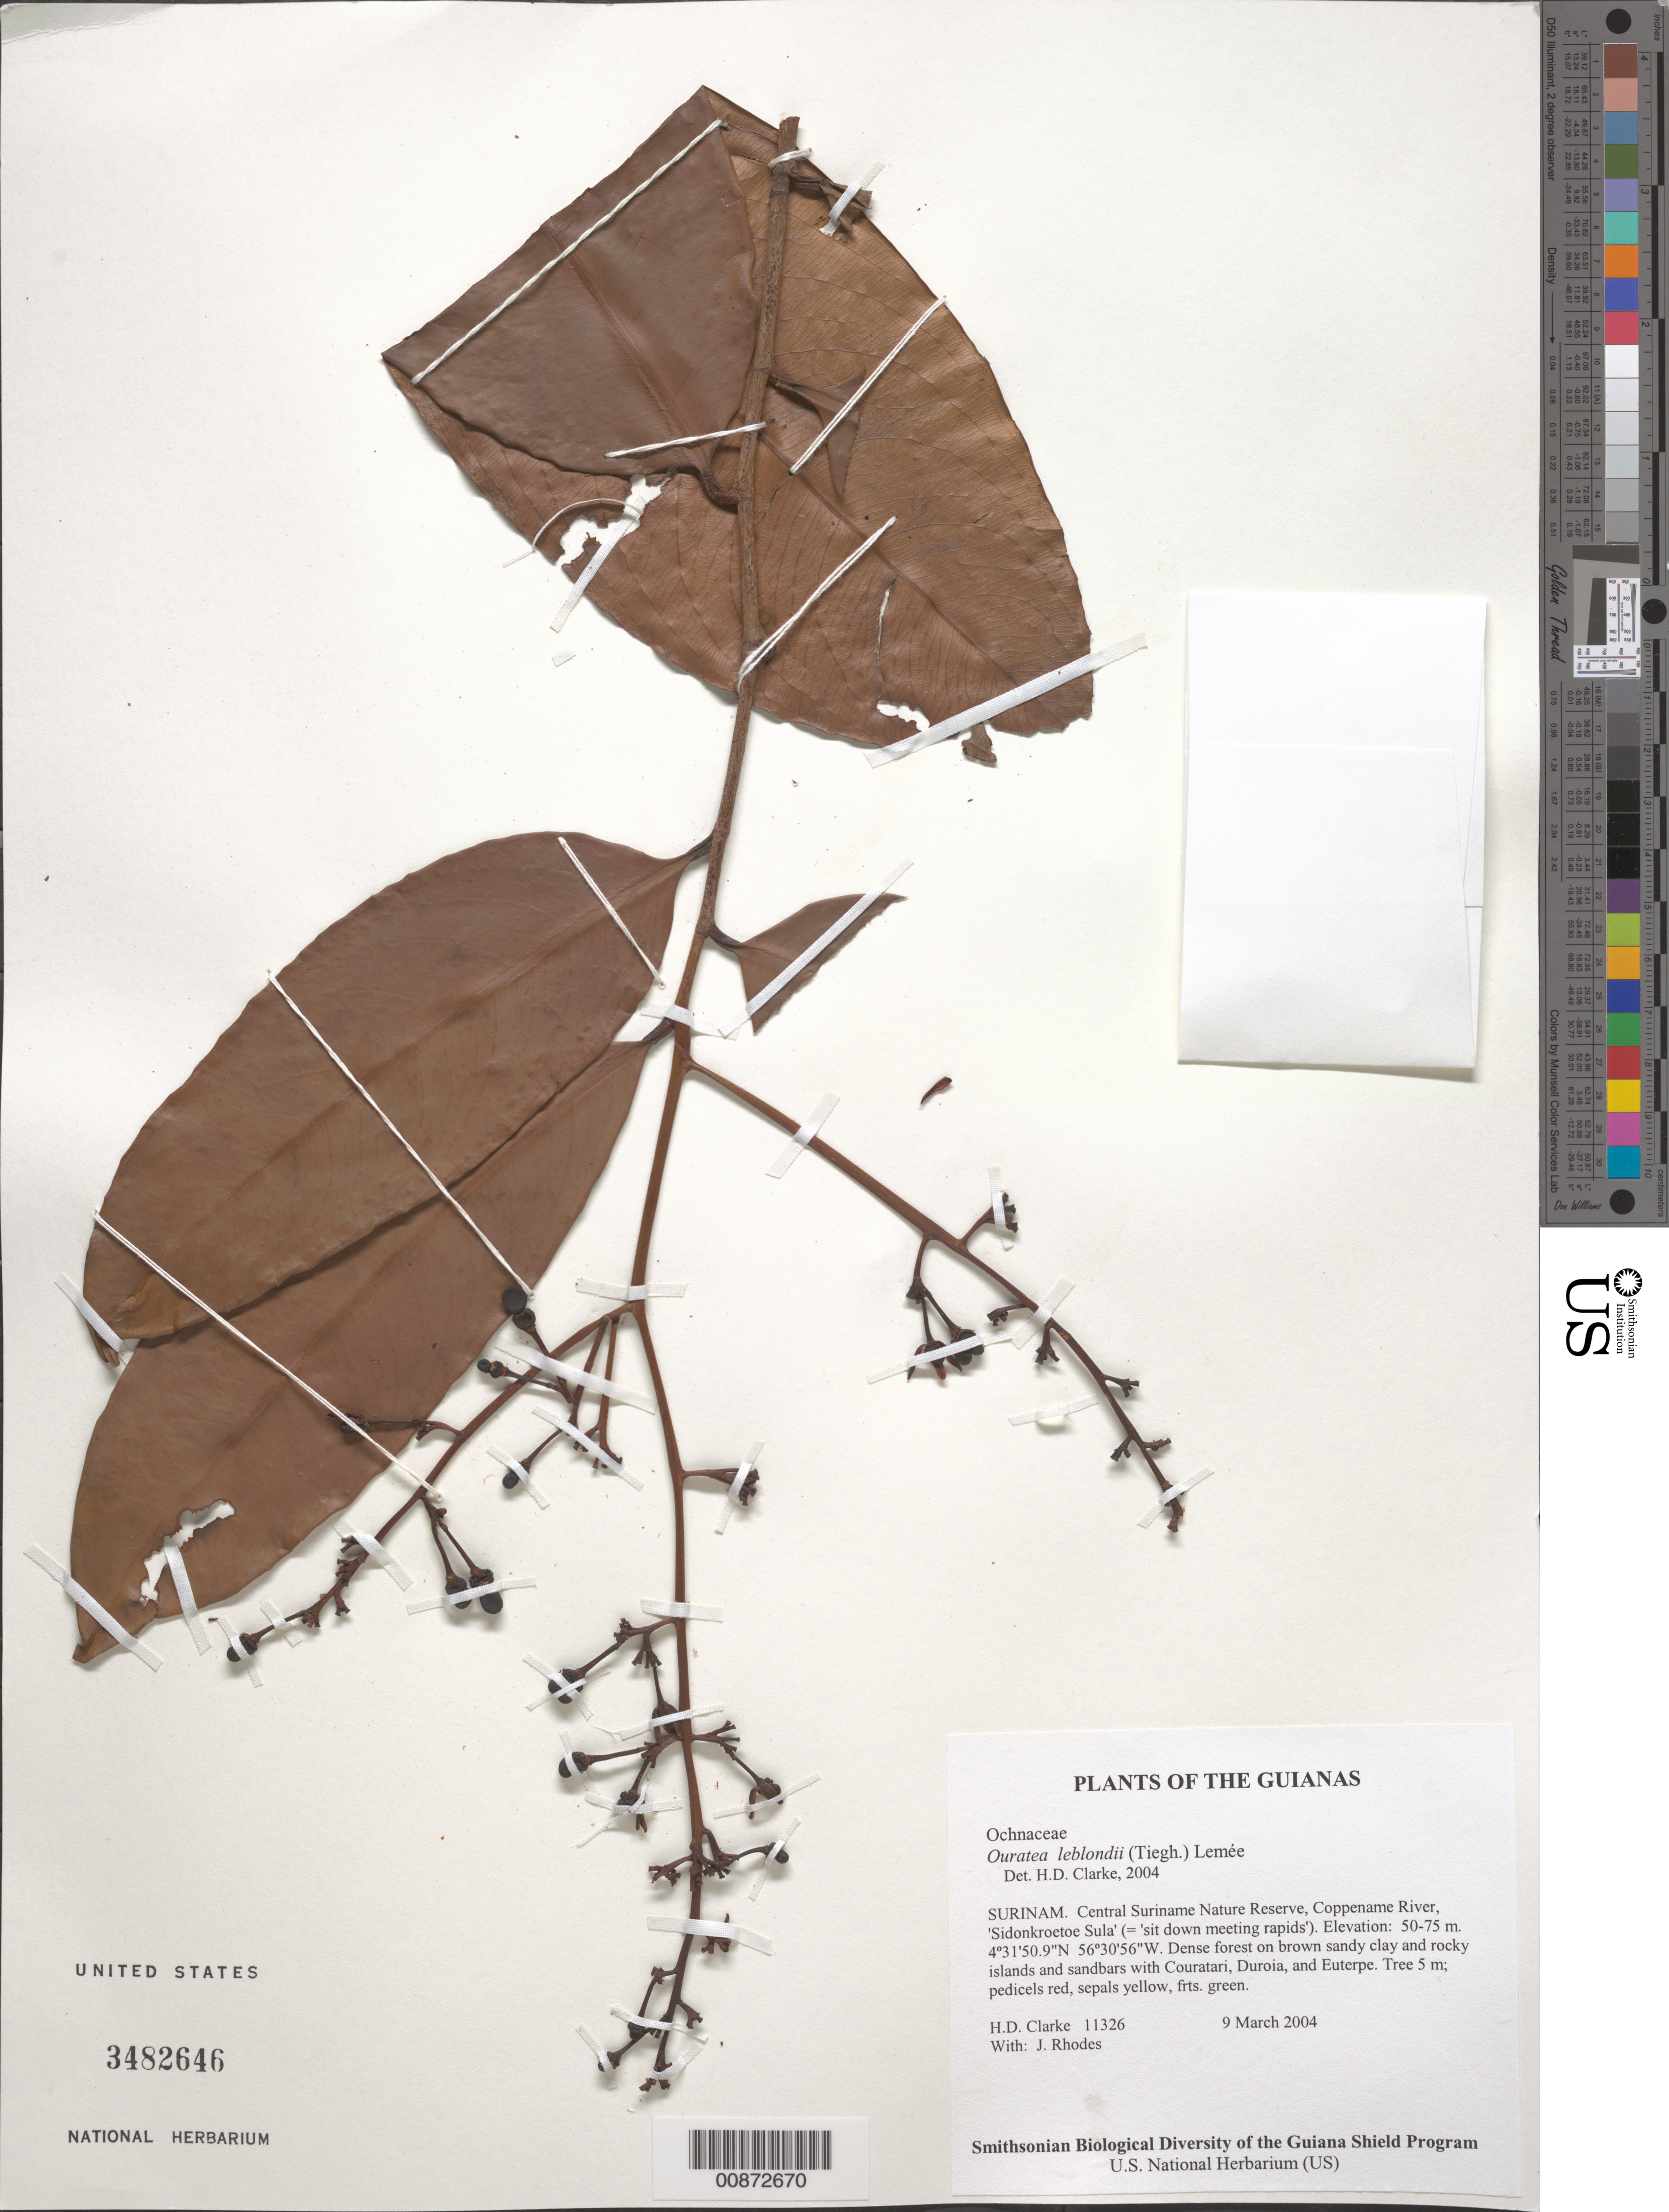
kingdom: Plantae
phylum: Tracheophyta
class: Magnoliopsida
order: Malpighiales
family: Ochnaceae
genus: Ouratea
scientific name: Ouratea leblondii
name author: (Tiegh.) Lemée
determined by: Sastre, C. H. L.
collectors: H. D. Clarke & J. Rhodes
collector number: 11326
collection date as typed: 9 March 2004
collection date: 2004-03-09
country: Suriname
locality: Central Suriname Nature Reserve, Coppename River, 'Sidonkroetoe Sula' (= 'sit down meeting rapids')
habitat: Dense forest on brown sandy clay and rocky islands and sandbars with Couratari, Duroia, and Euterpe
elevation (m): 50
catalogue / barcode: US 3482646